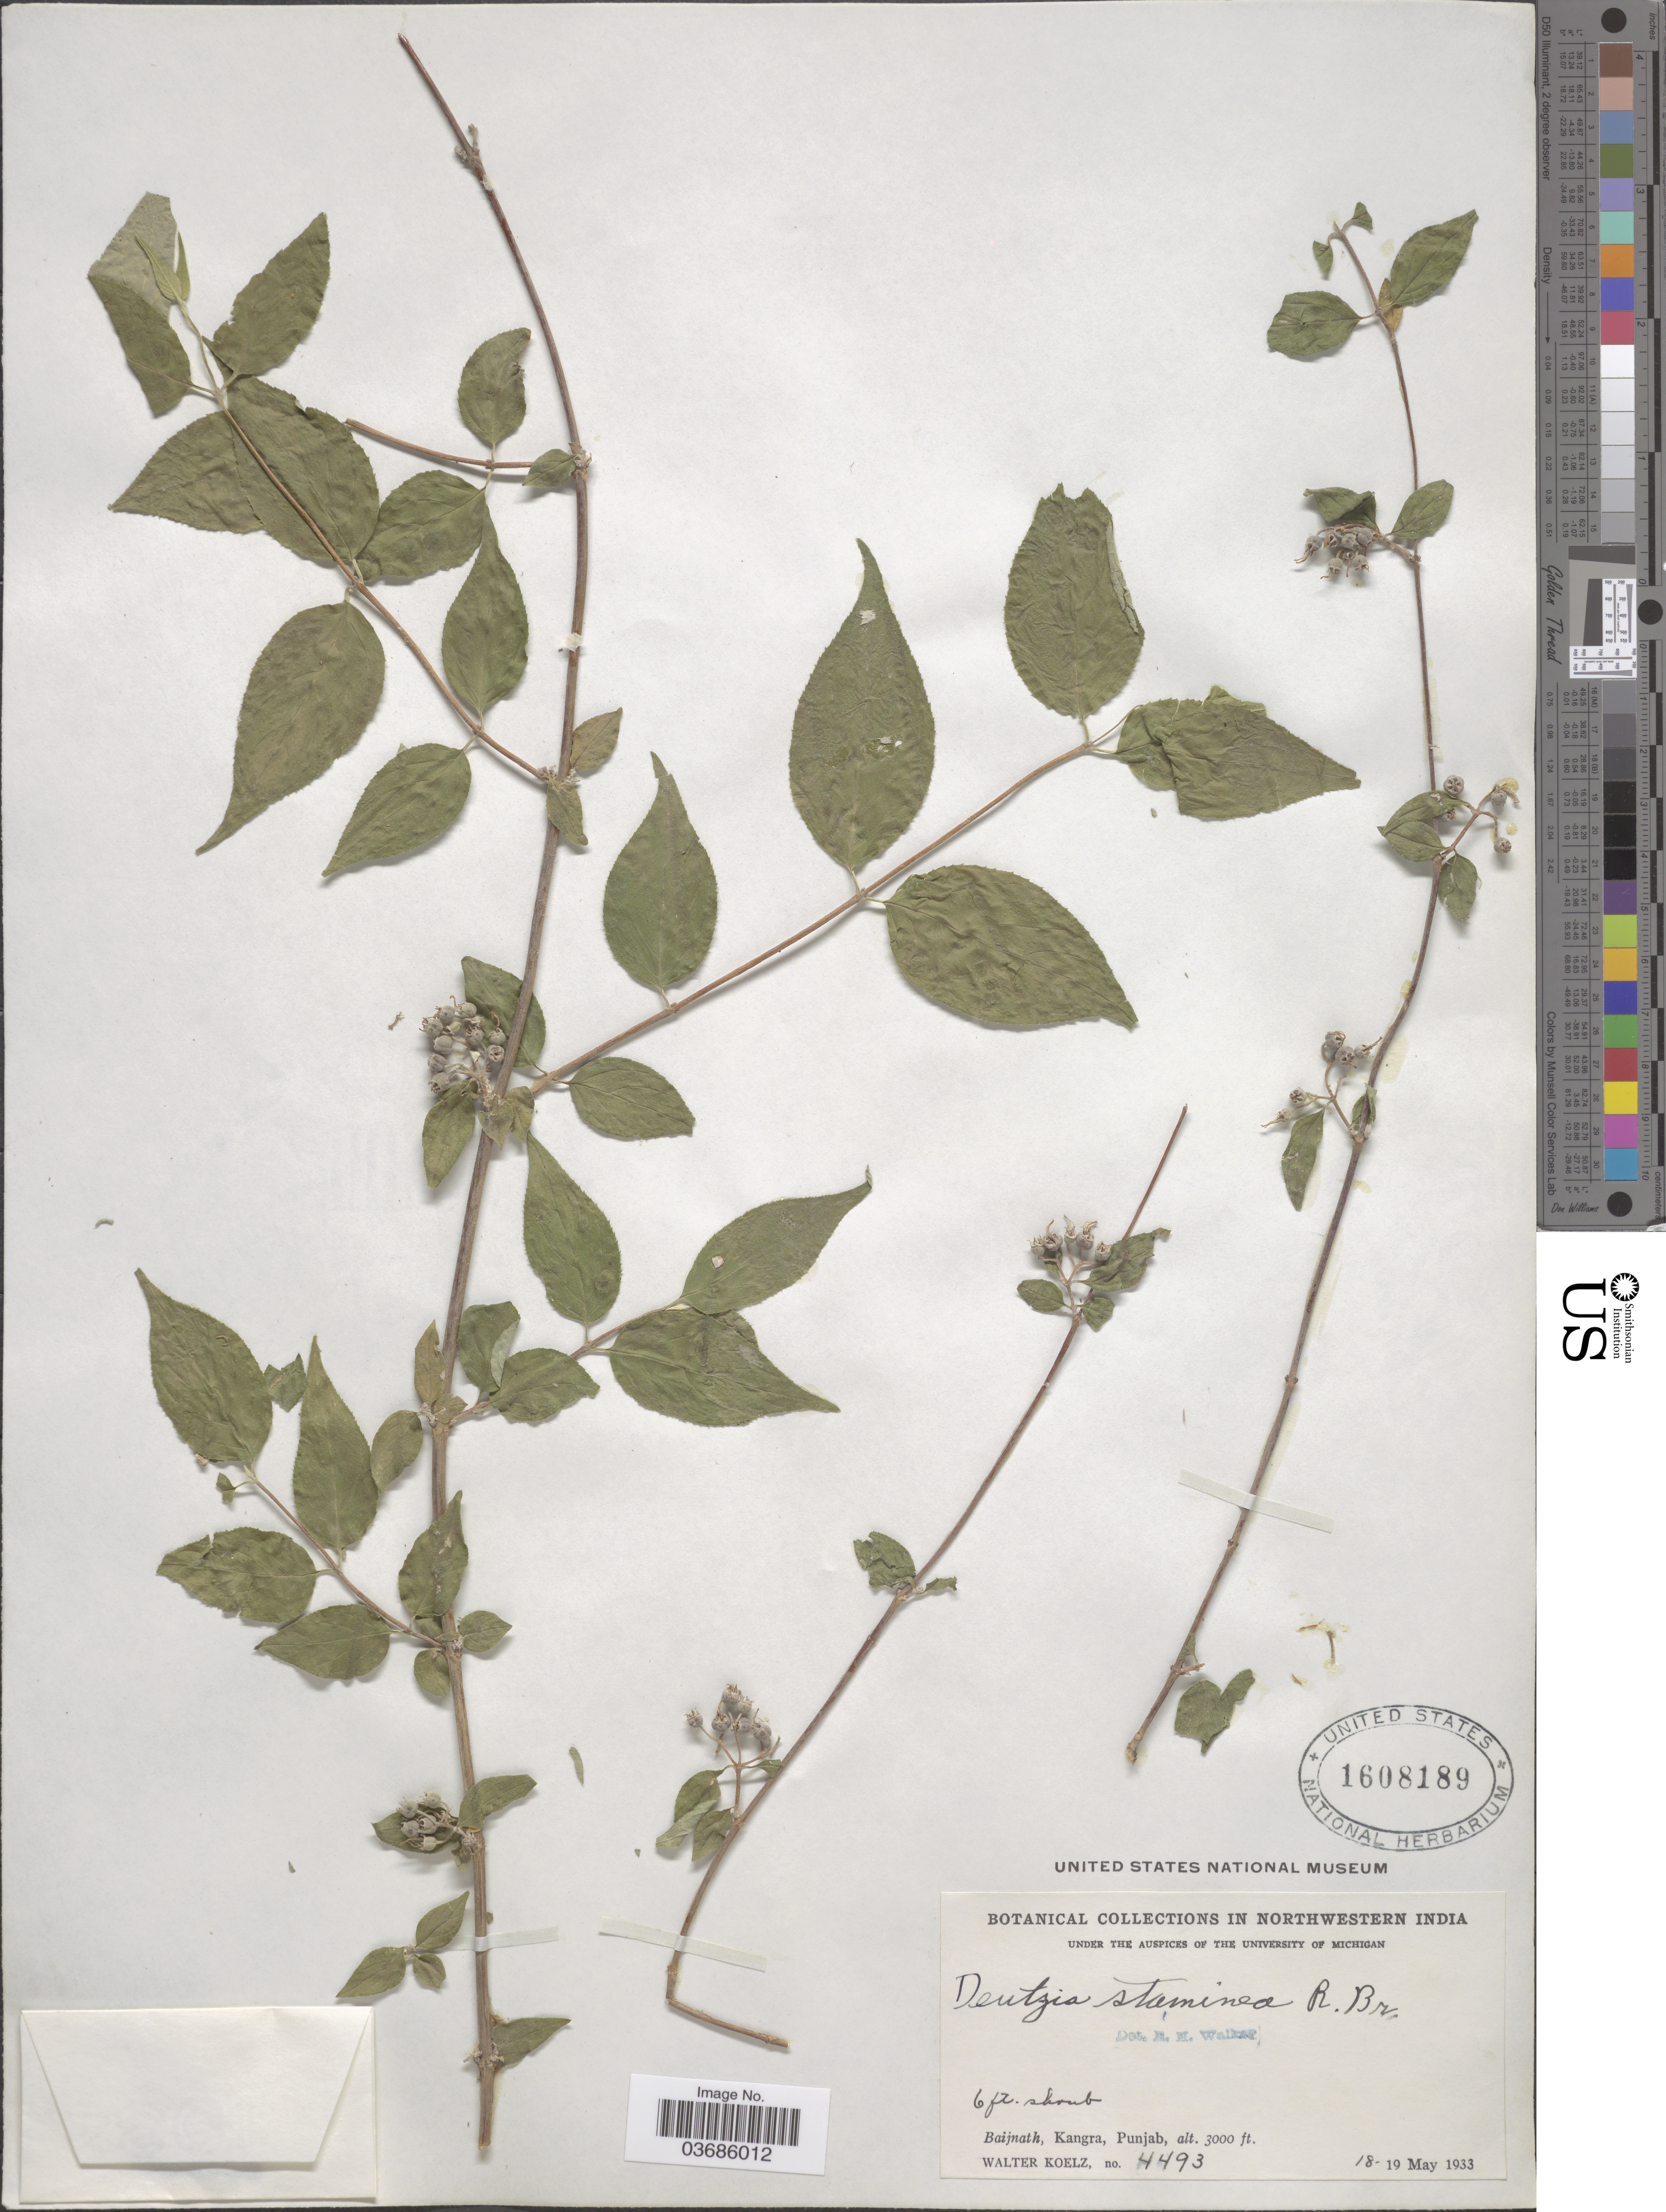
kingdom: Plantae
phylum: Tracheophyta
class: Magnoliopsida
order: Cornales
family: Hydrangeaceae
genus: Deutzia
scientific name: Deutzia staminea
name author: R. Br. ex Wall.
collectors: W. N. Koelz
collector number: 4493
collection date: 1933-05-18/1933-05-19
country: India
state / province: Punjab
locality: Northwestern India. Baijnath, Kangra.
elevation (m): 914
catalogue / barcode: US 1608189